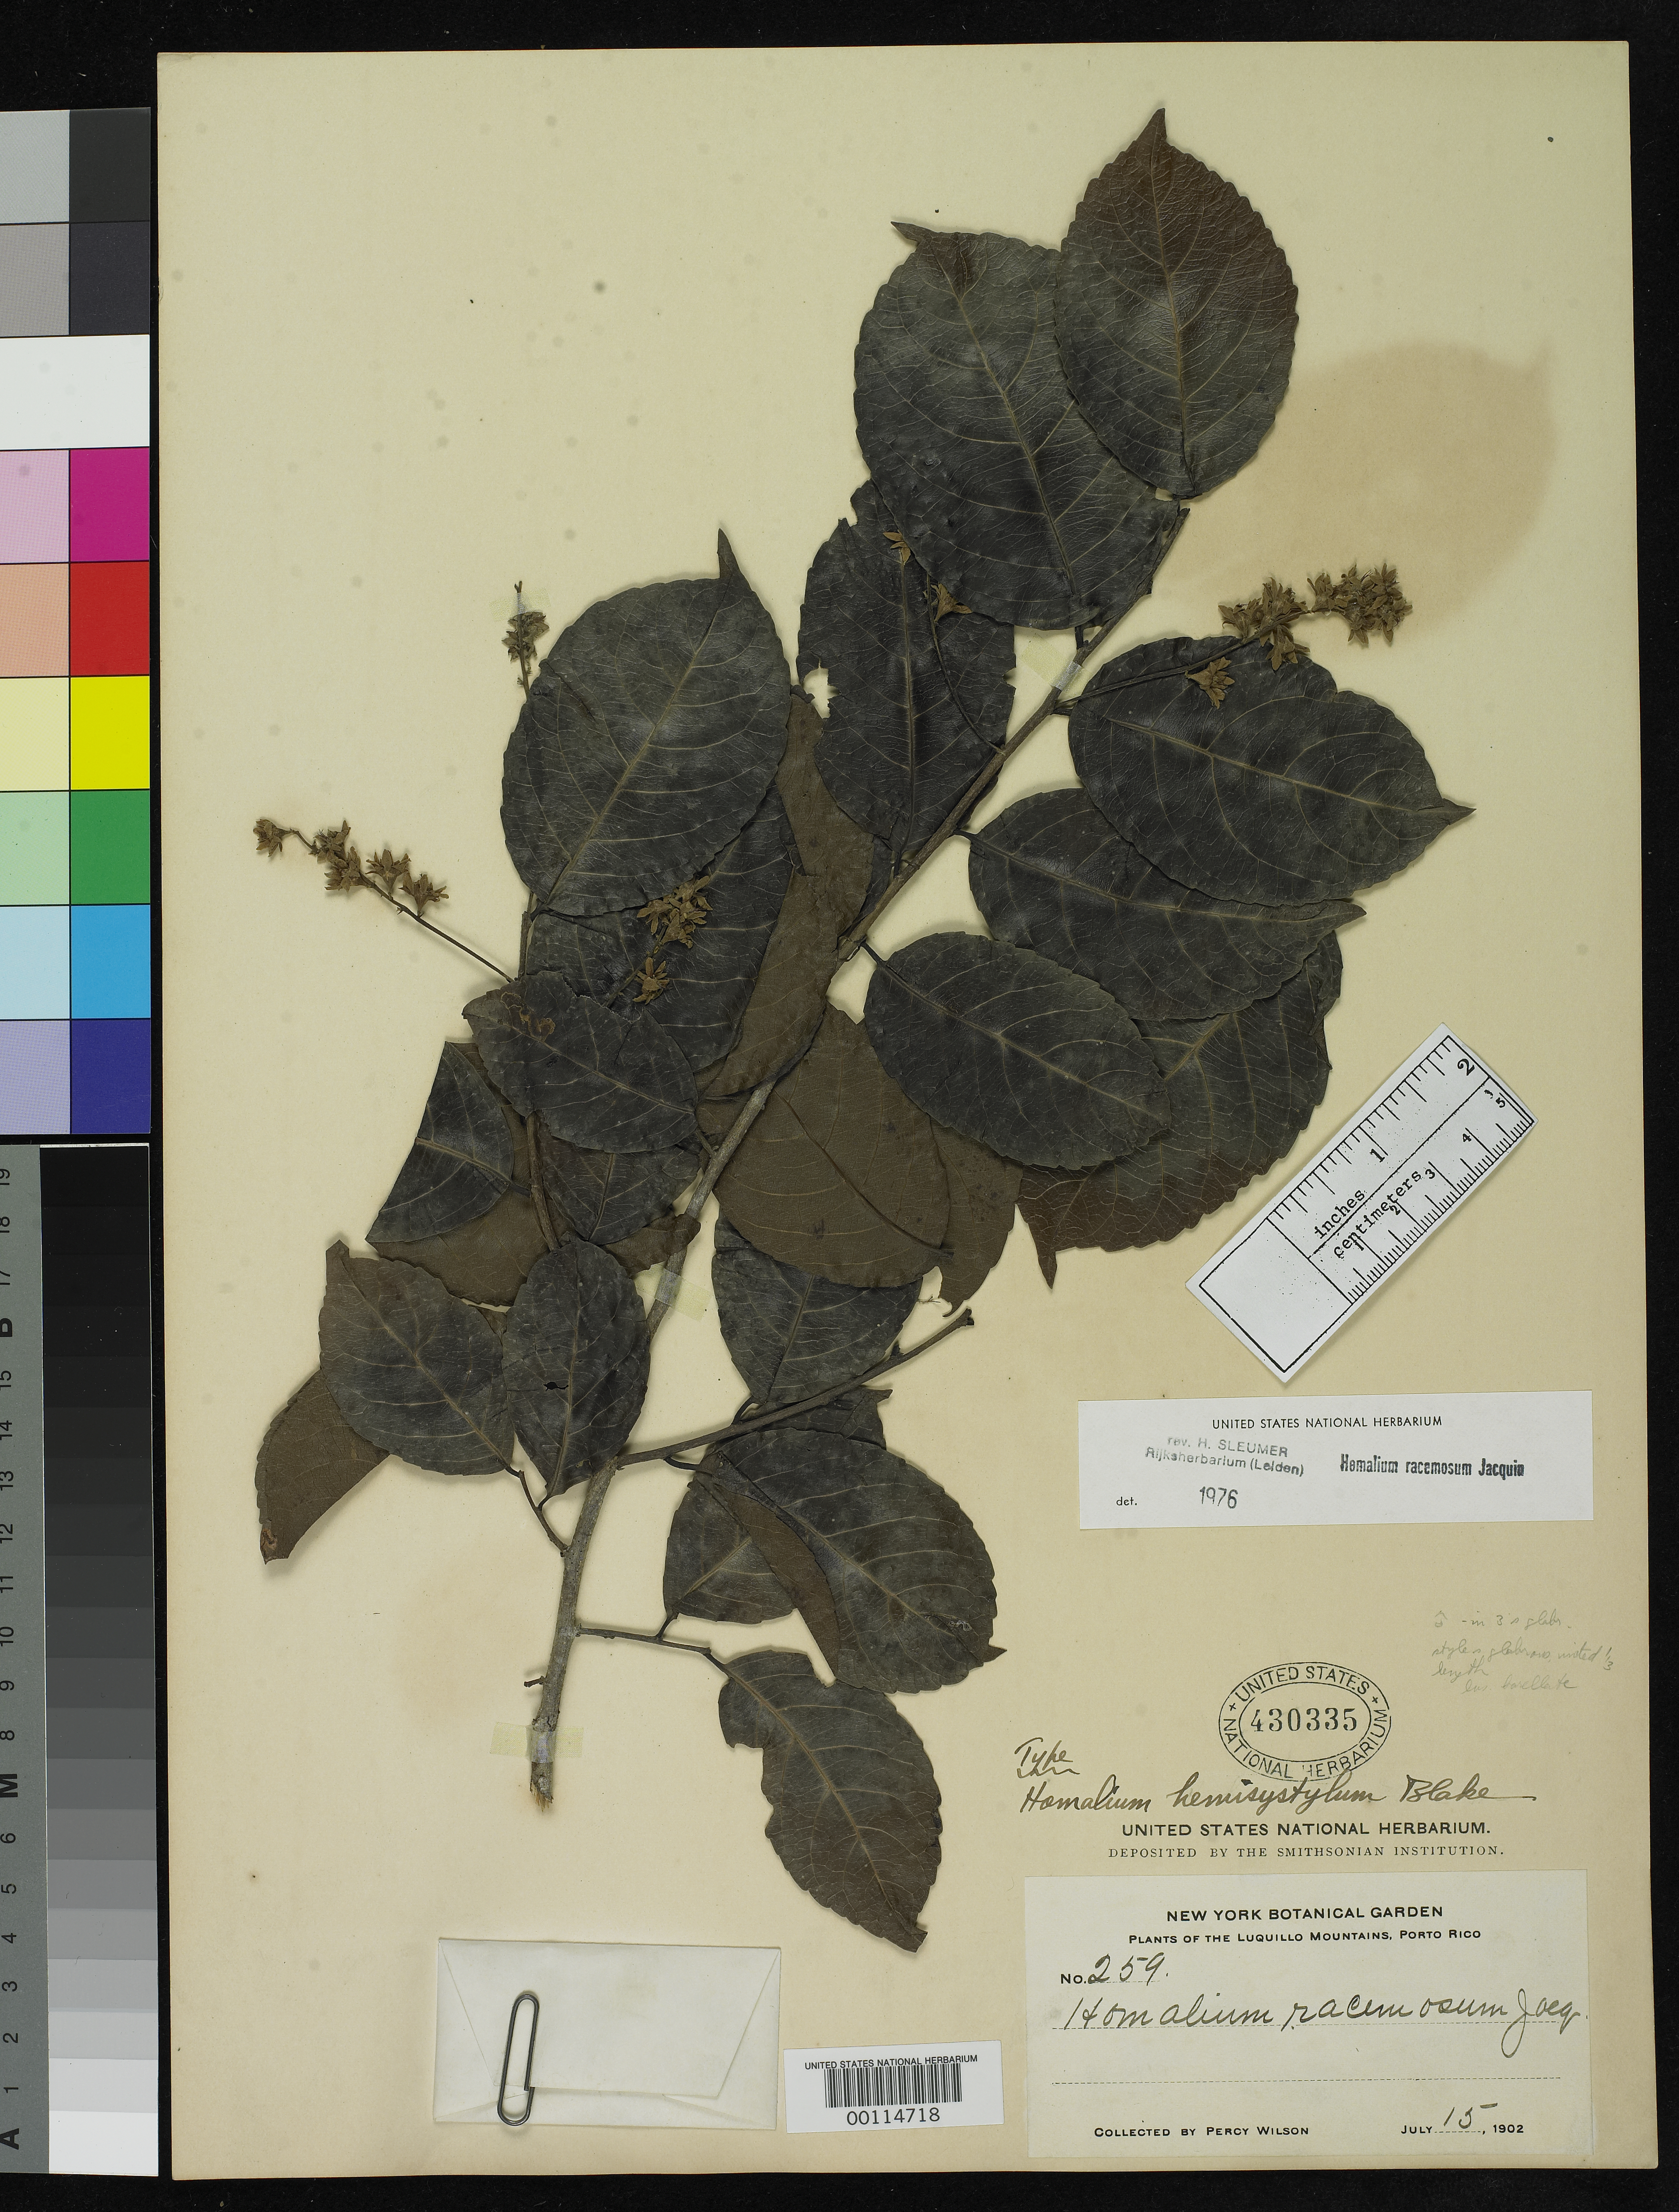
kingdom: Plantae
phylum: Tracheophyta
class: Magnoliopsida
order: Malpighiales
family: Salicaceae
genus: Homalium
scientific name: Homalium hemisystylum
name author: S.F. Blake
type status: Holotype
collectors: P. Wilson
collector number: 259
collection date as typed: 15 Jul 1902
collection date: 1902-07-15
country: Puerto Rico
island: Greater Antilles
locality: Sierra de Luquillo.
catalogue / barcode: US 430335